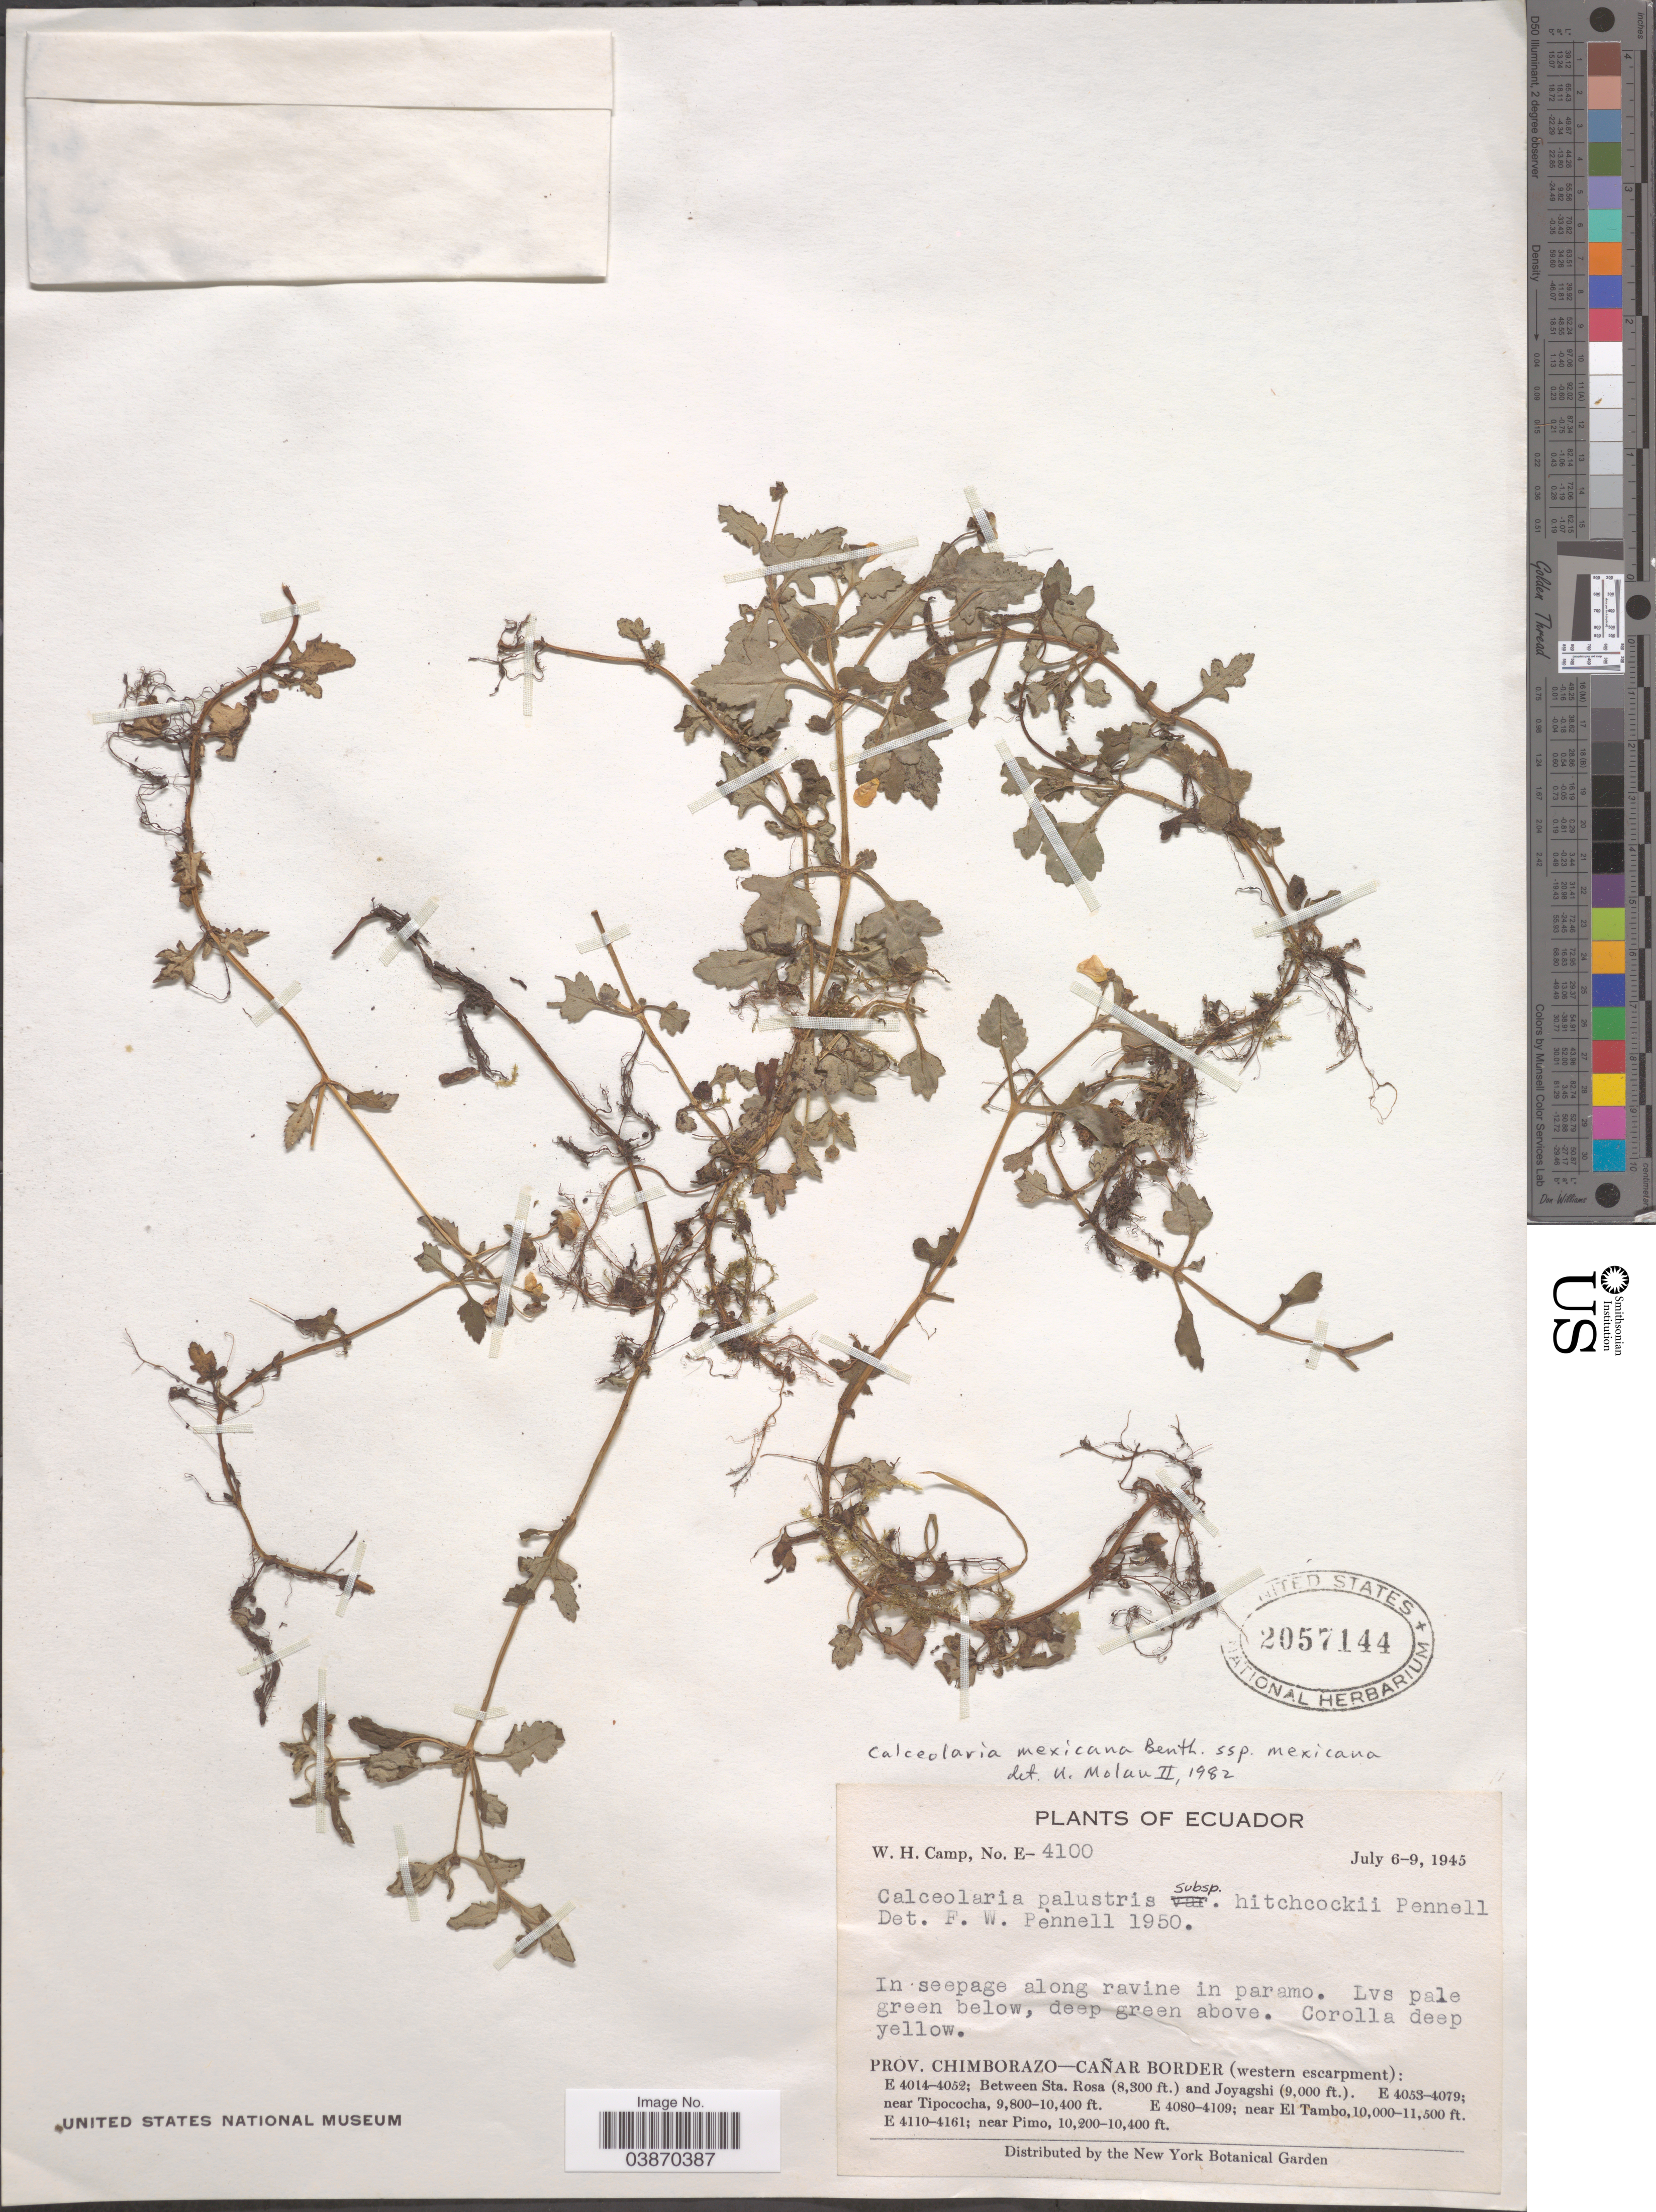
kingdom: Plantae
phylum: Tracheophyta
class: Magnoliopsida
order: Lamiales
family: Calceolariaceae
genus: Calceolaria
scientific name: Calceolaria mexicana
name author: Benth.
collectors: W. H. Camp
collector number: E-4100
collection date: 1945-07-06/1945-07-09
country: Ecuador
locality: In seepage along ravine in paramo. Prov. Chimborazo-Cañar border (western escarpment): near Pimo.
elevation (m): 3109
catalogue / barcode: US 2057144